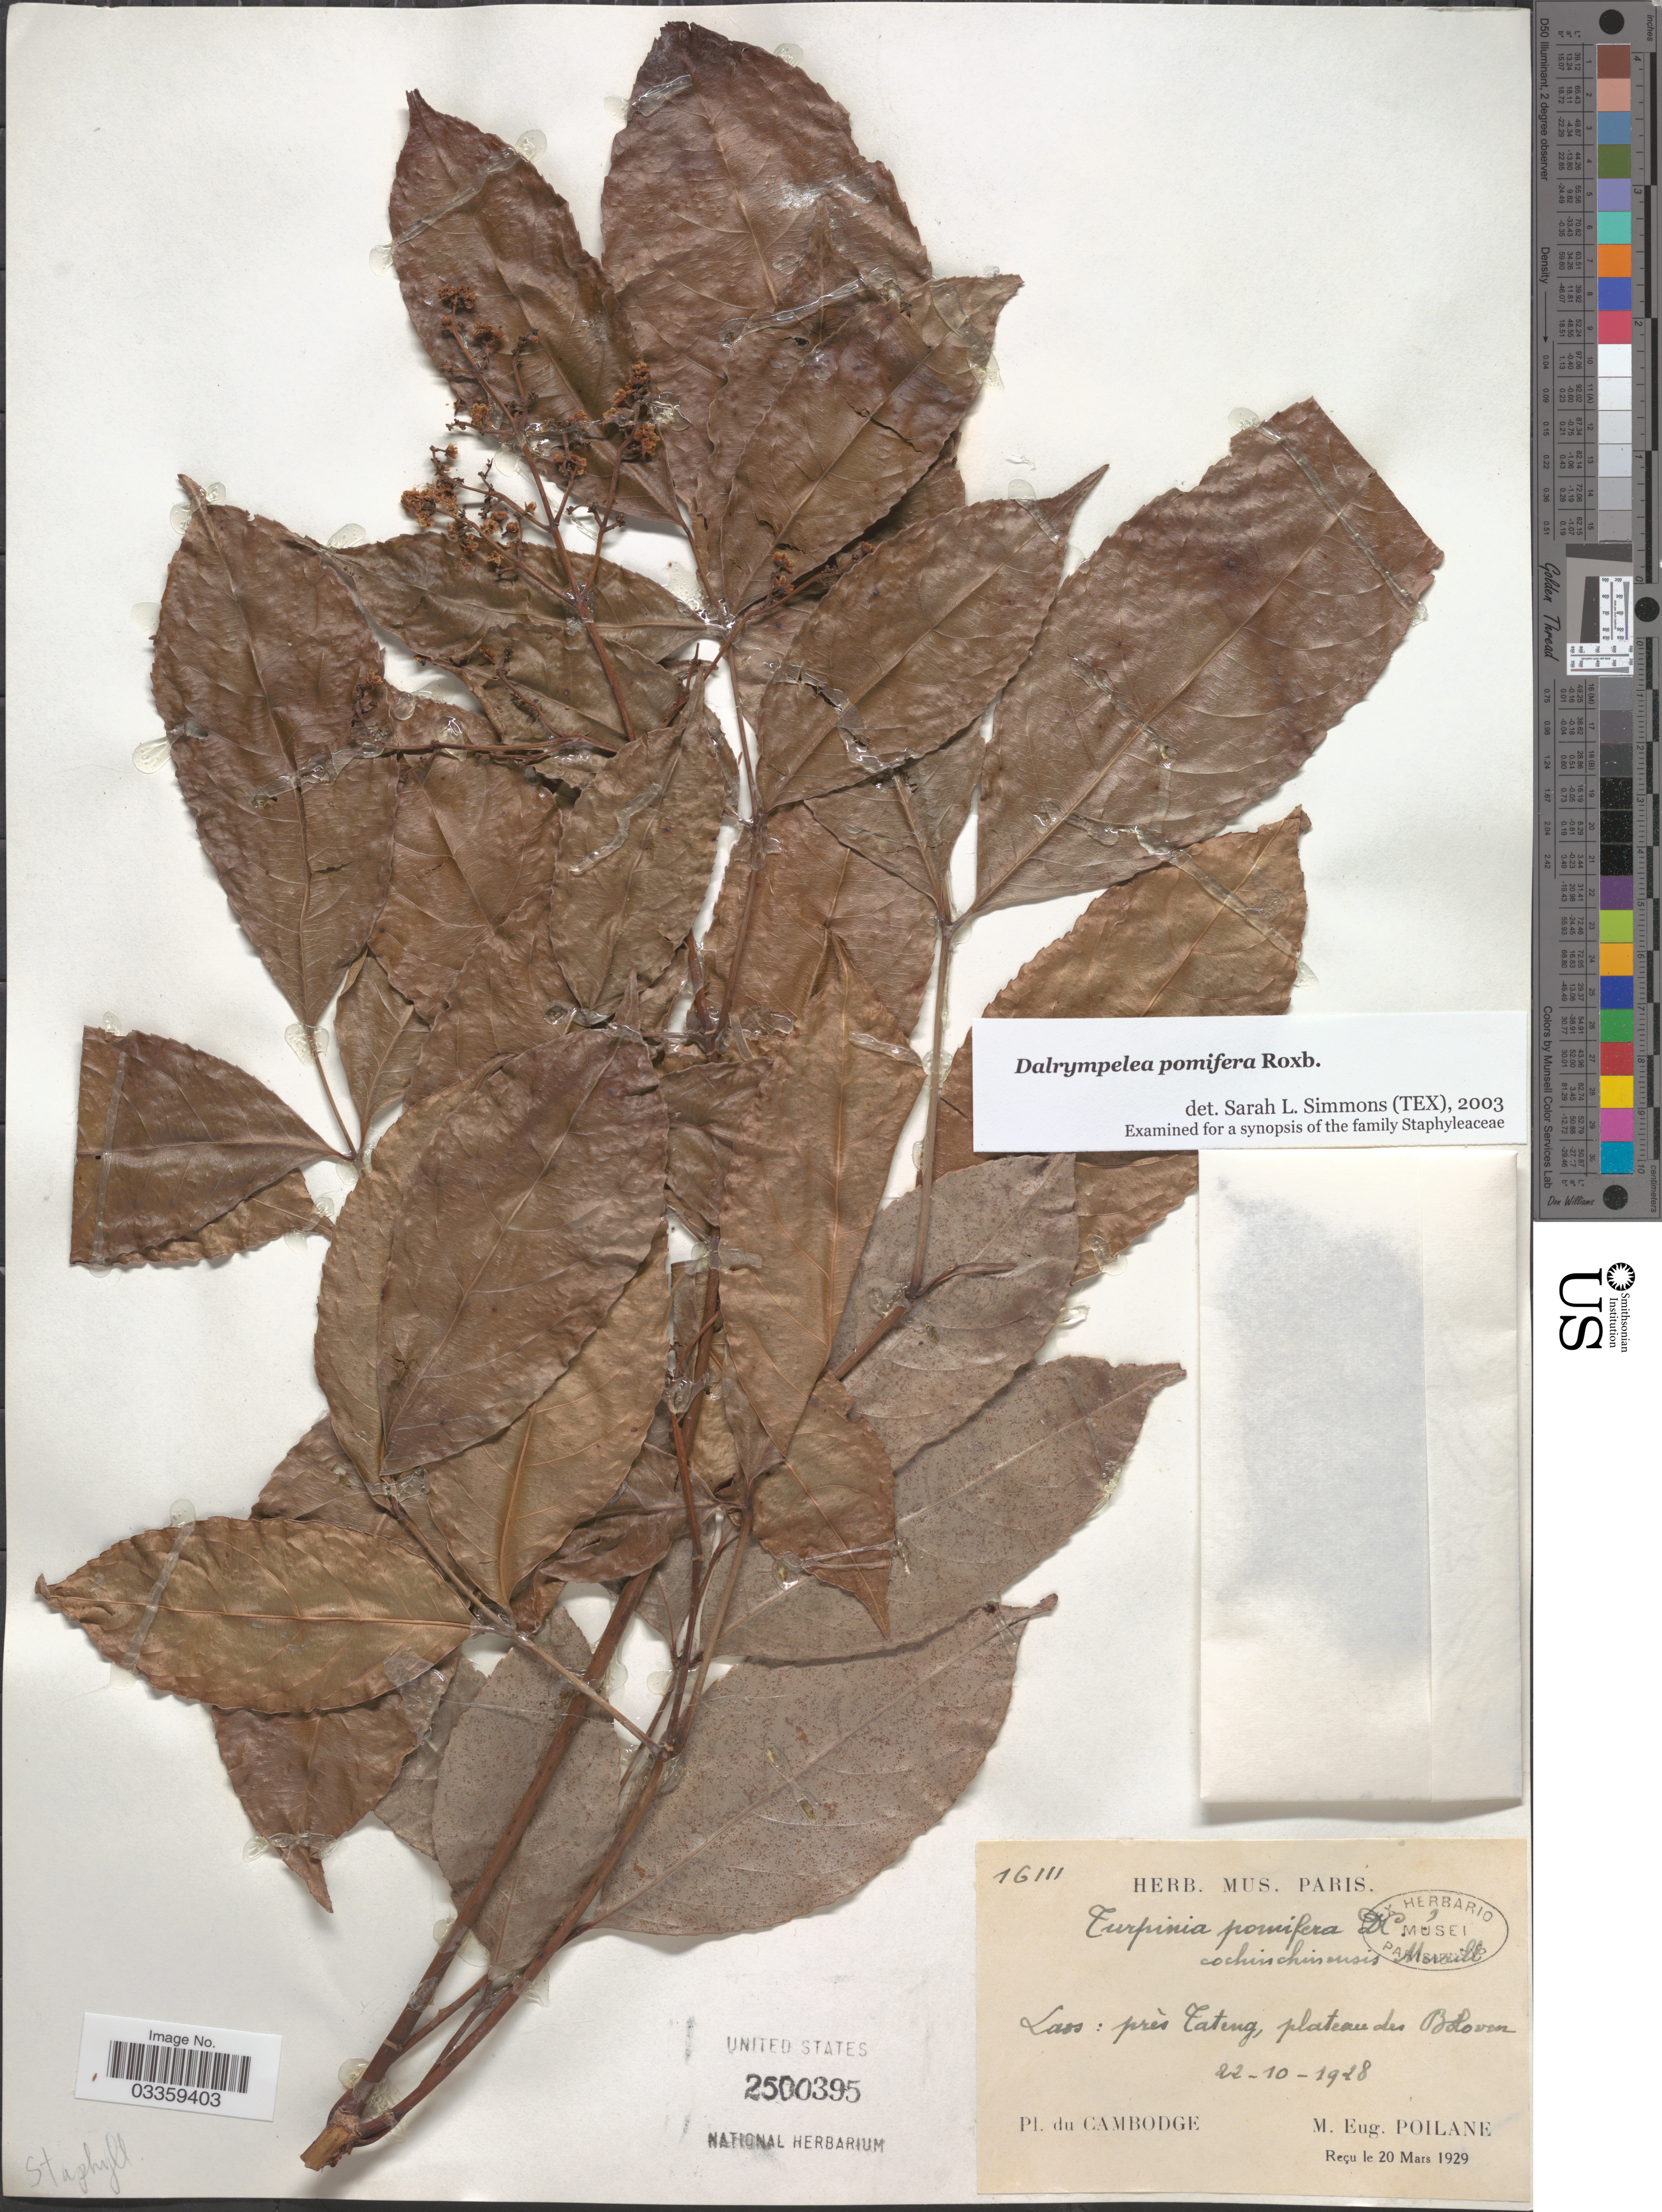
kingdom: Plantae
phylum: Tracheophyta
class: Magnoliopsida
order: Crossosomatales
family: Staphyleaceae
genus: Dalrympelea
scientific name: Dalrympelea pomifera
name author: Roxb.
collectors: E. Poilane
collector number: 16111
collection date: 1928-10-22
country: Cambodia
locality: Laos: près Tateng, plateau des Bolovon. Combodge.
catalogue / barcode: US 2500395